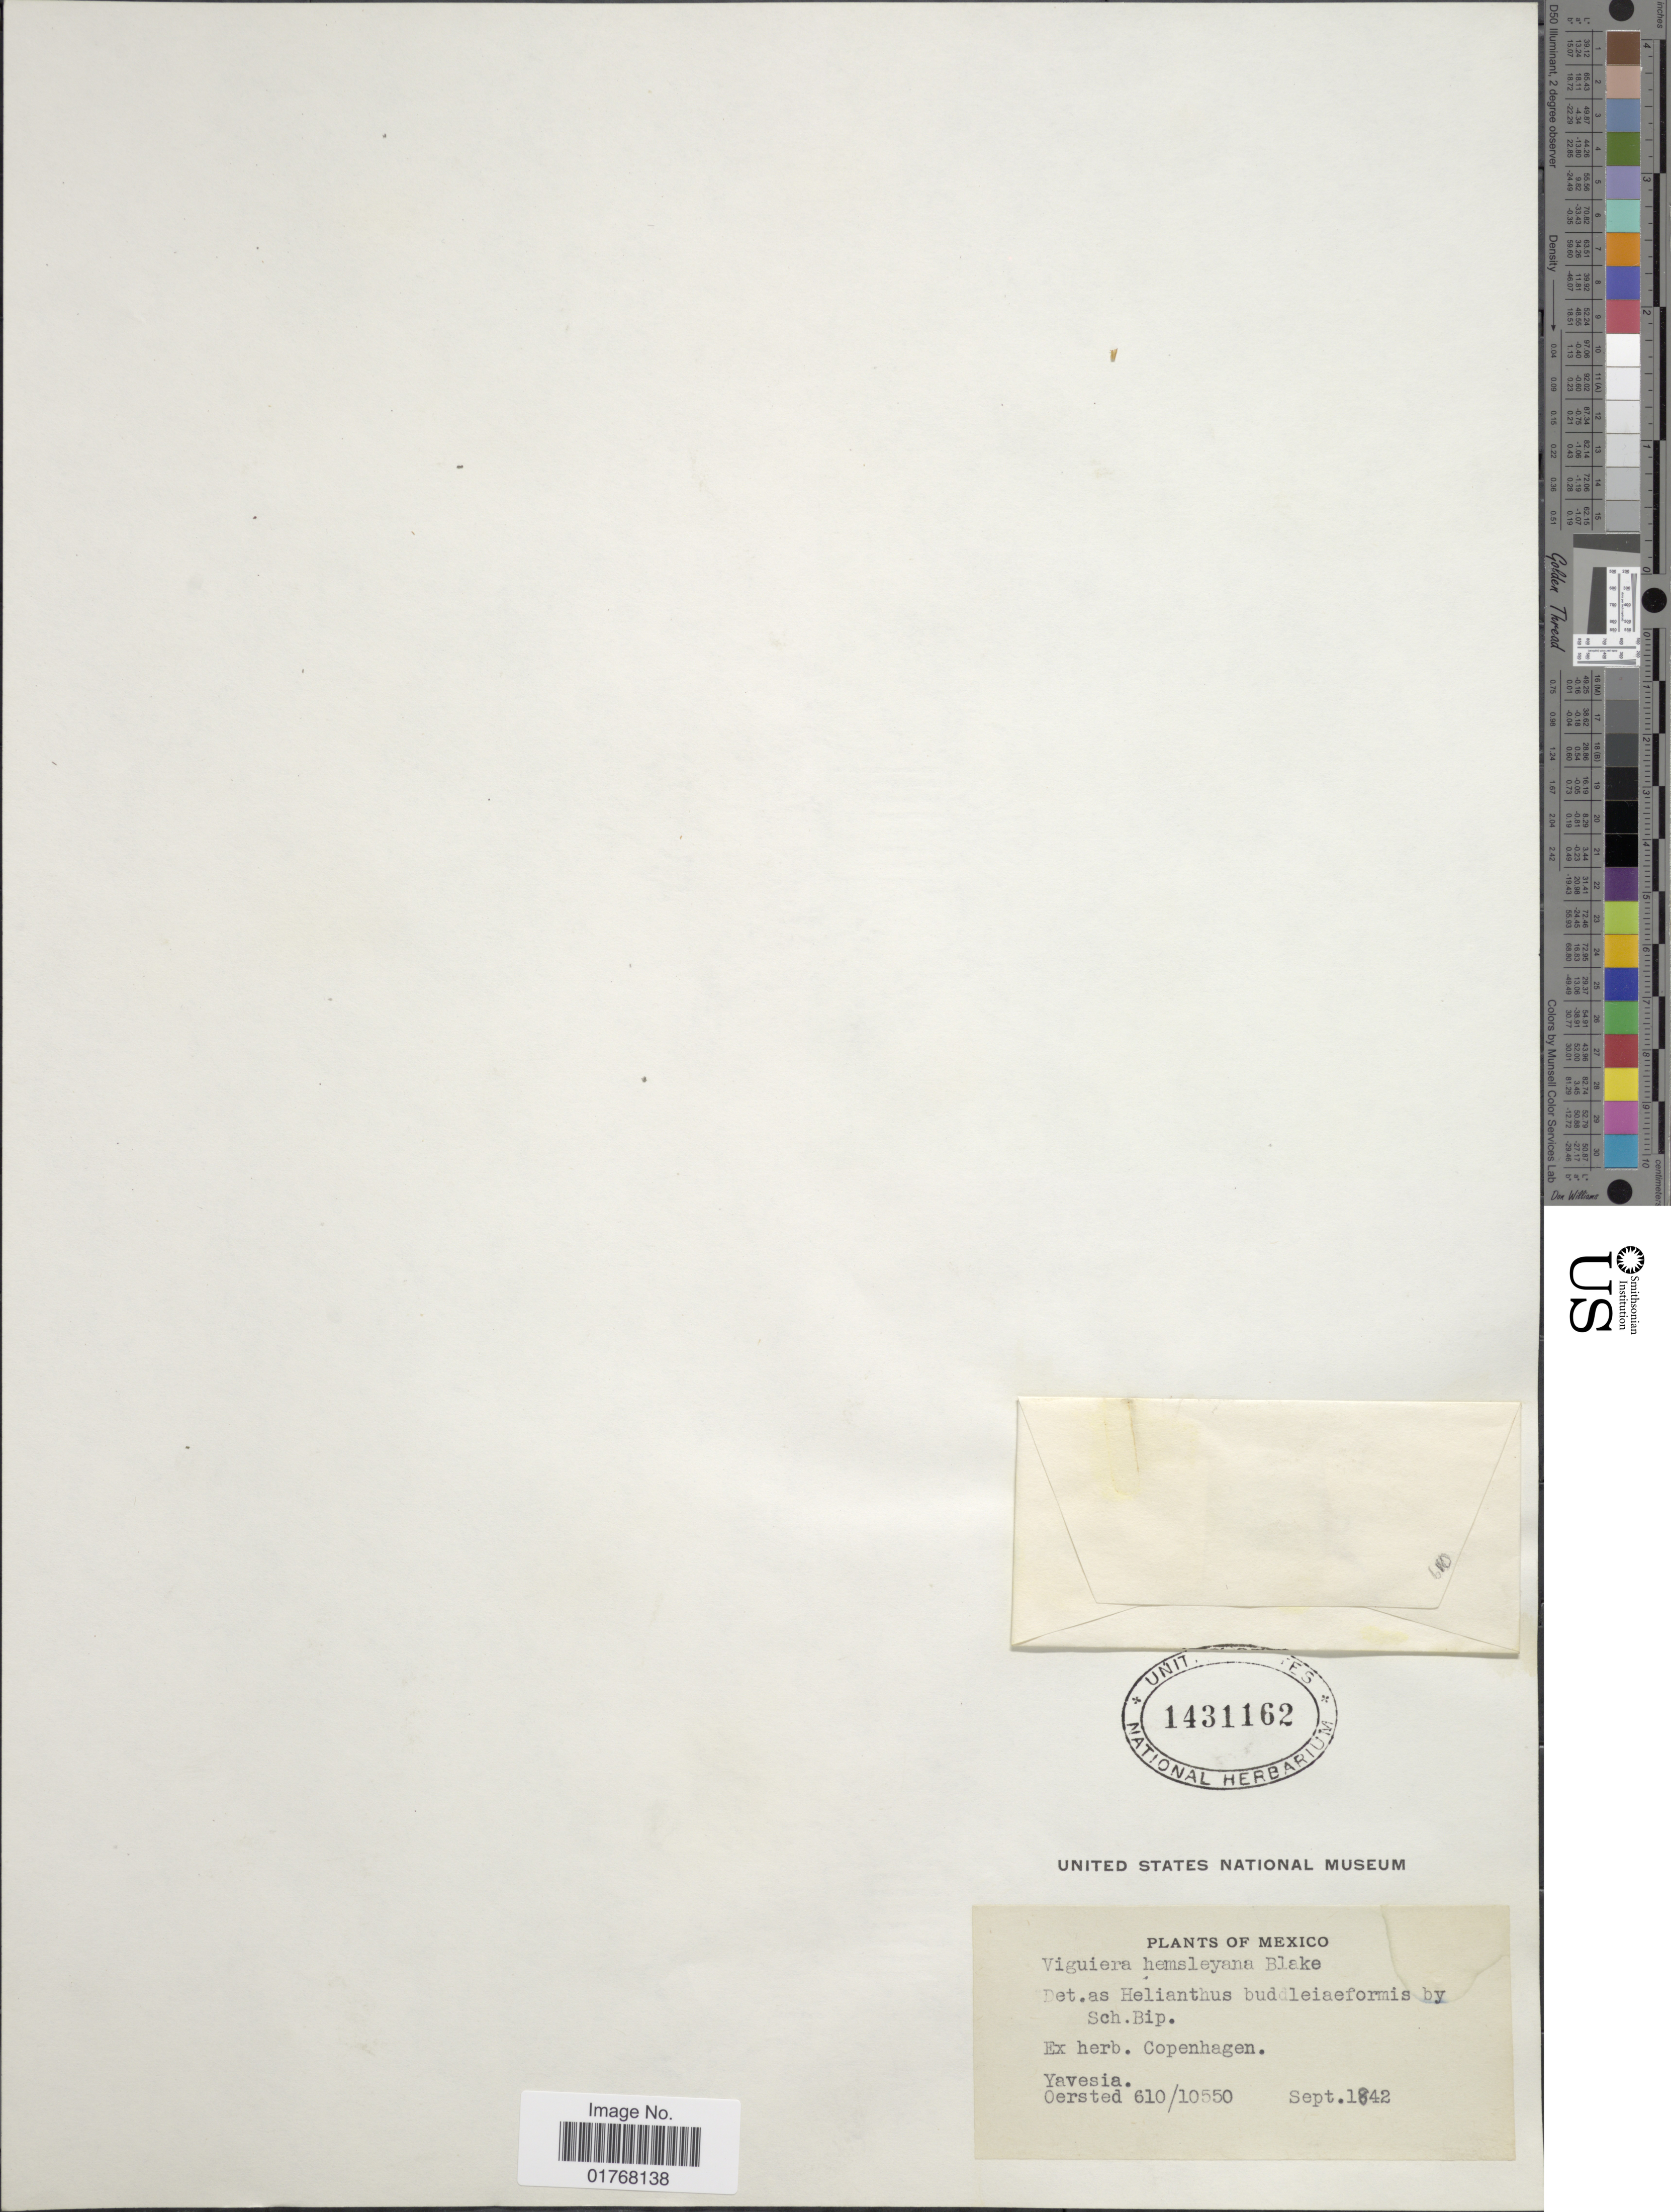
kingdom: Plantae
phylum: Tracheophyta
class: Magnoliopsida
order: Asterales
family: Asteraceae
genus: Viguiera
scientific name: Viguiera hemsleyana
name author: S.F. Blake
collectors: Oersted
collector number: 610/10550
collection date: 1842-09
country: Mexico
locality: Yavesia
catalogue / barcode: US 1431162